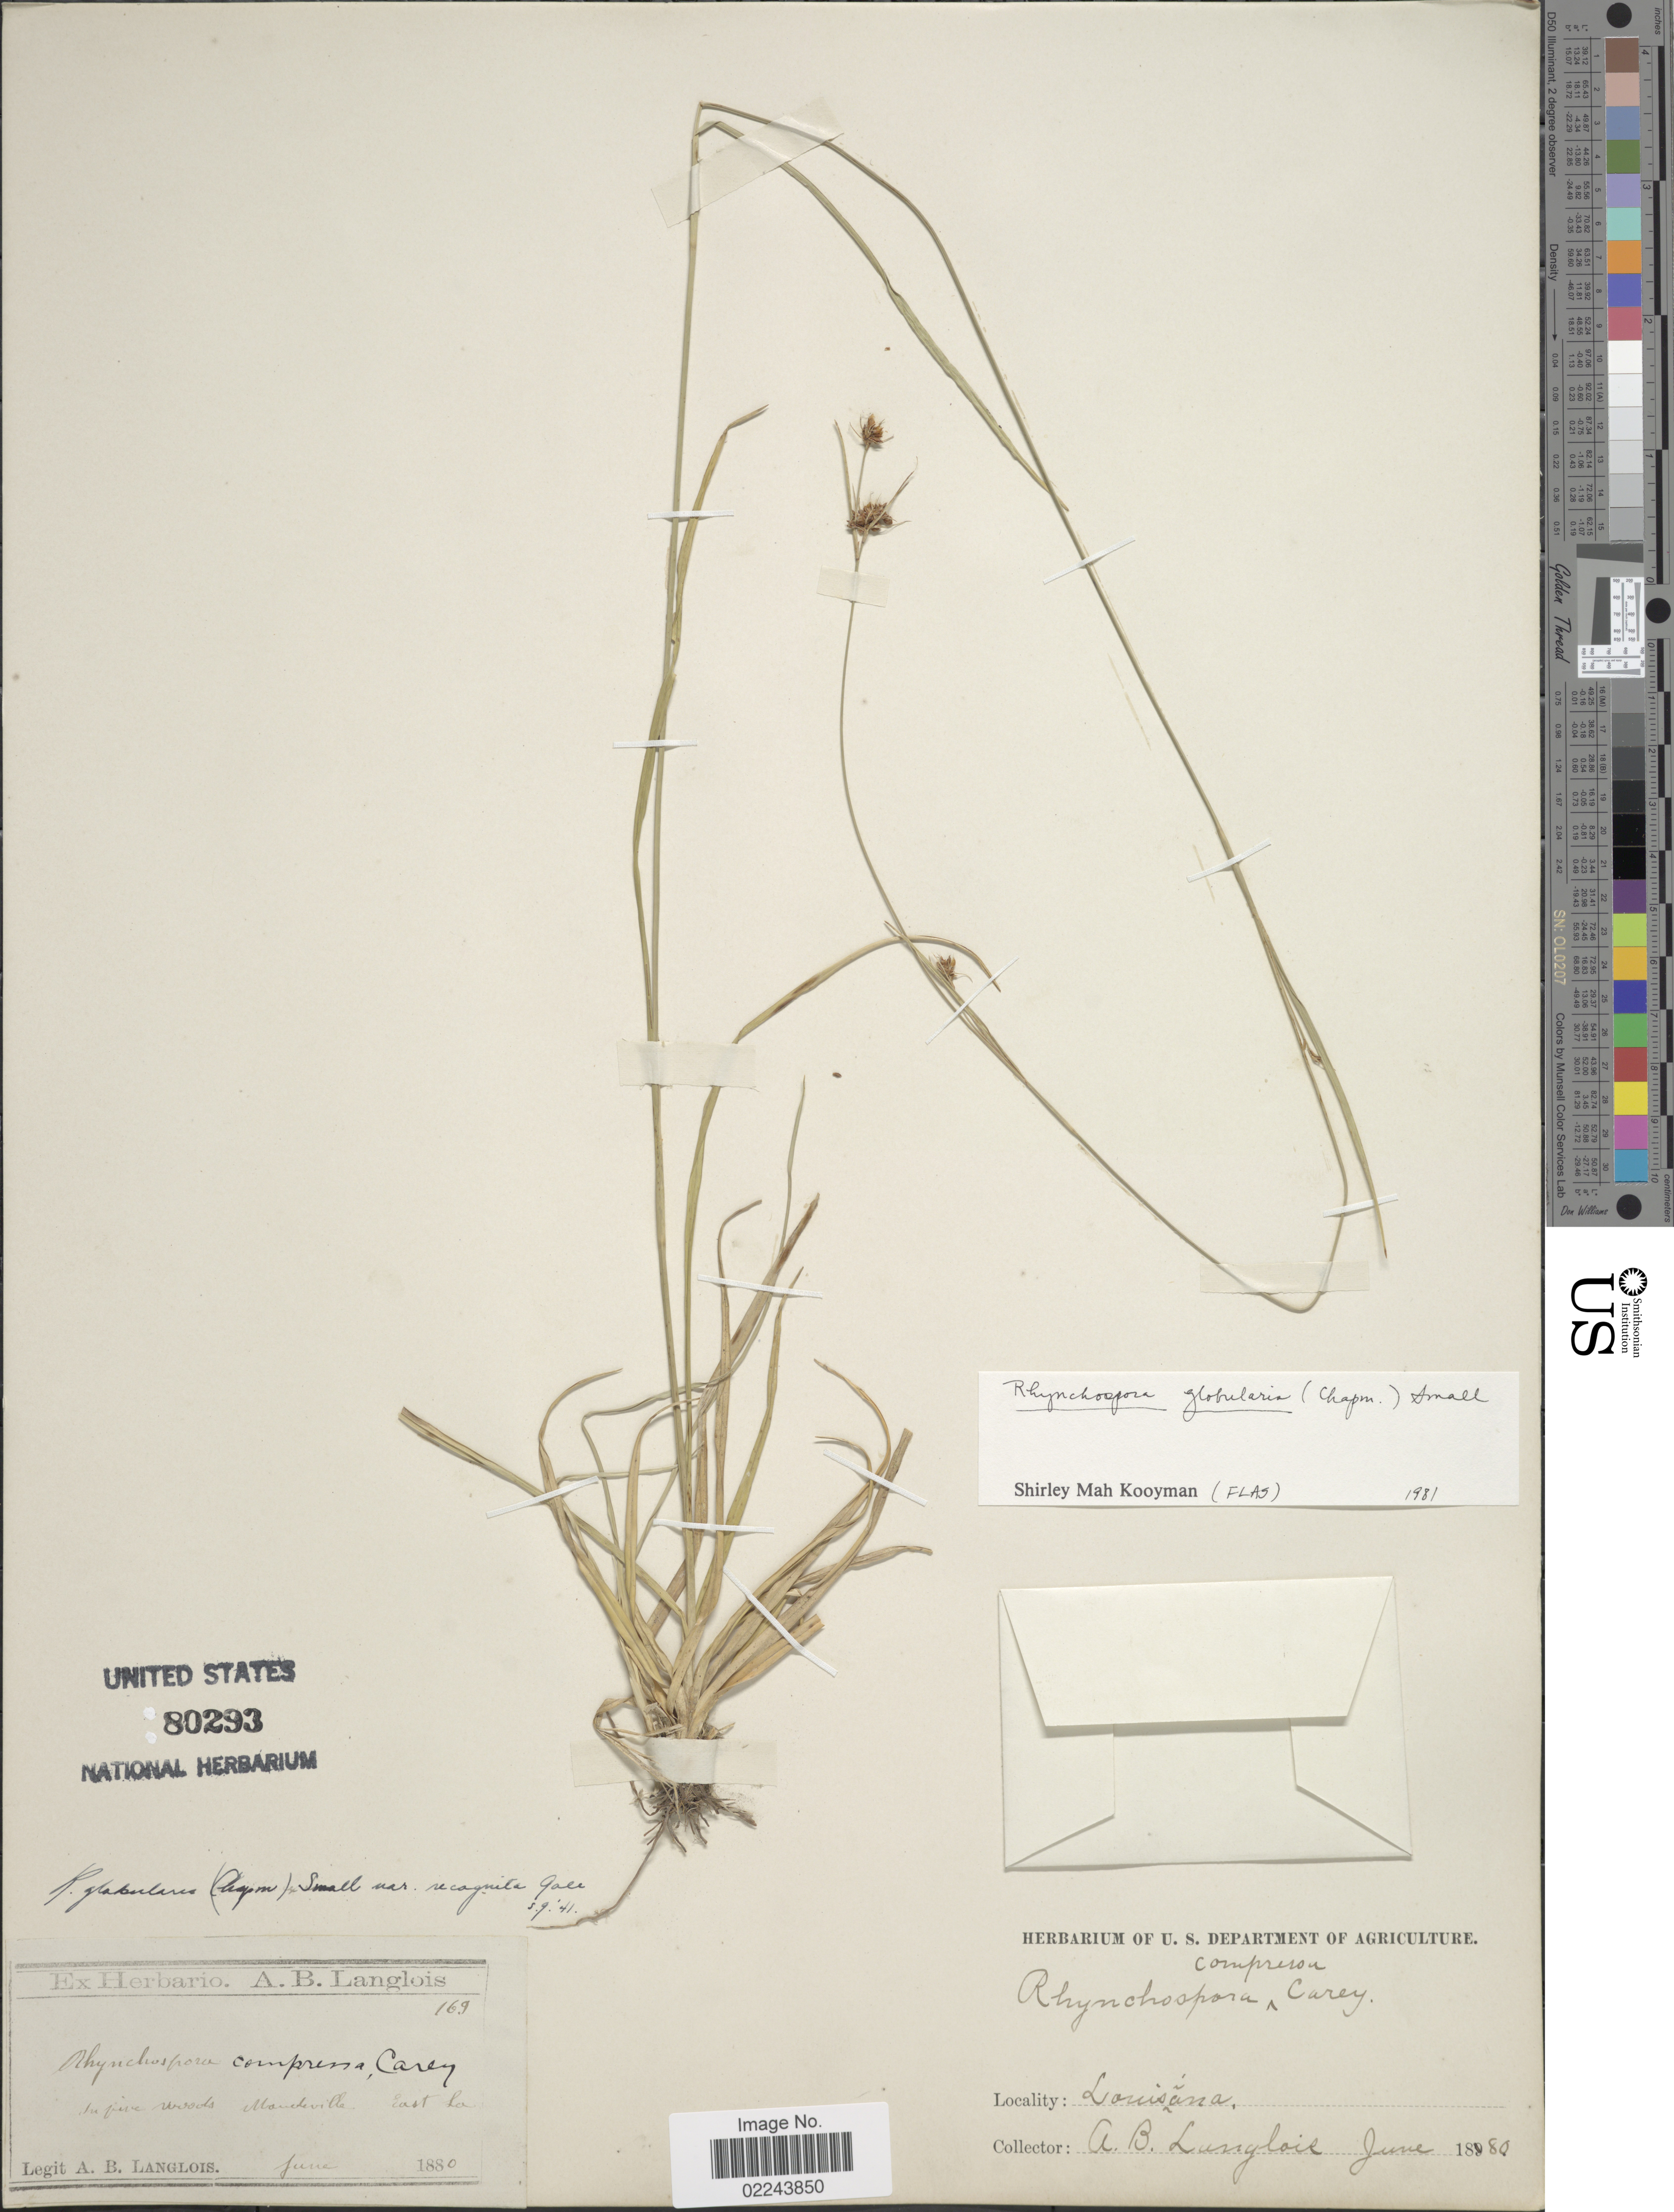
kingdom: Plantae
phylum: Tracheophyta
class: Liliopsida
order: Poales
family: Cyperaceae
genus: Rhynchospora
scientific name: Rhynchospora globularis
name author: (Chapm.) Small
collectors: A. Langlois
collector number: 169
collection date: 1880-06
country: United States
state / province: Louisiana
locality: Mandeville, East La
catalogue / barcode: US 80293